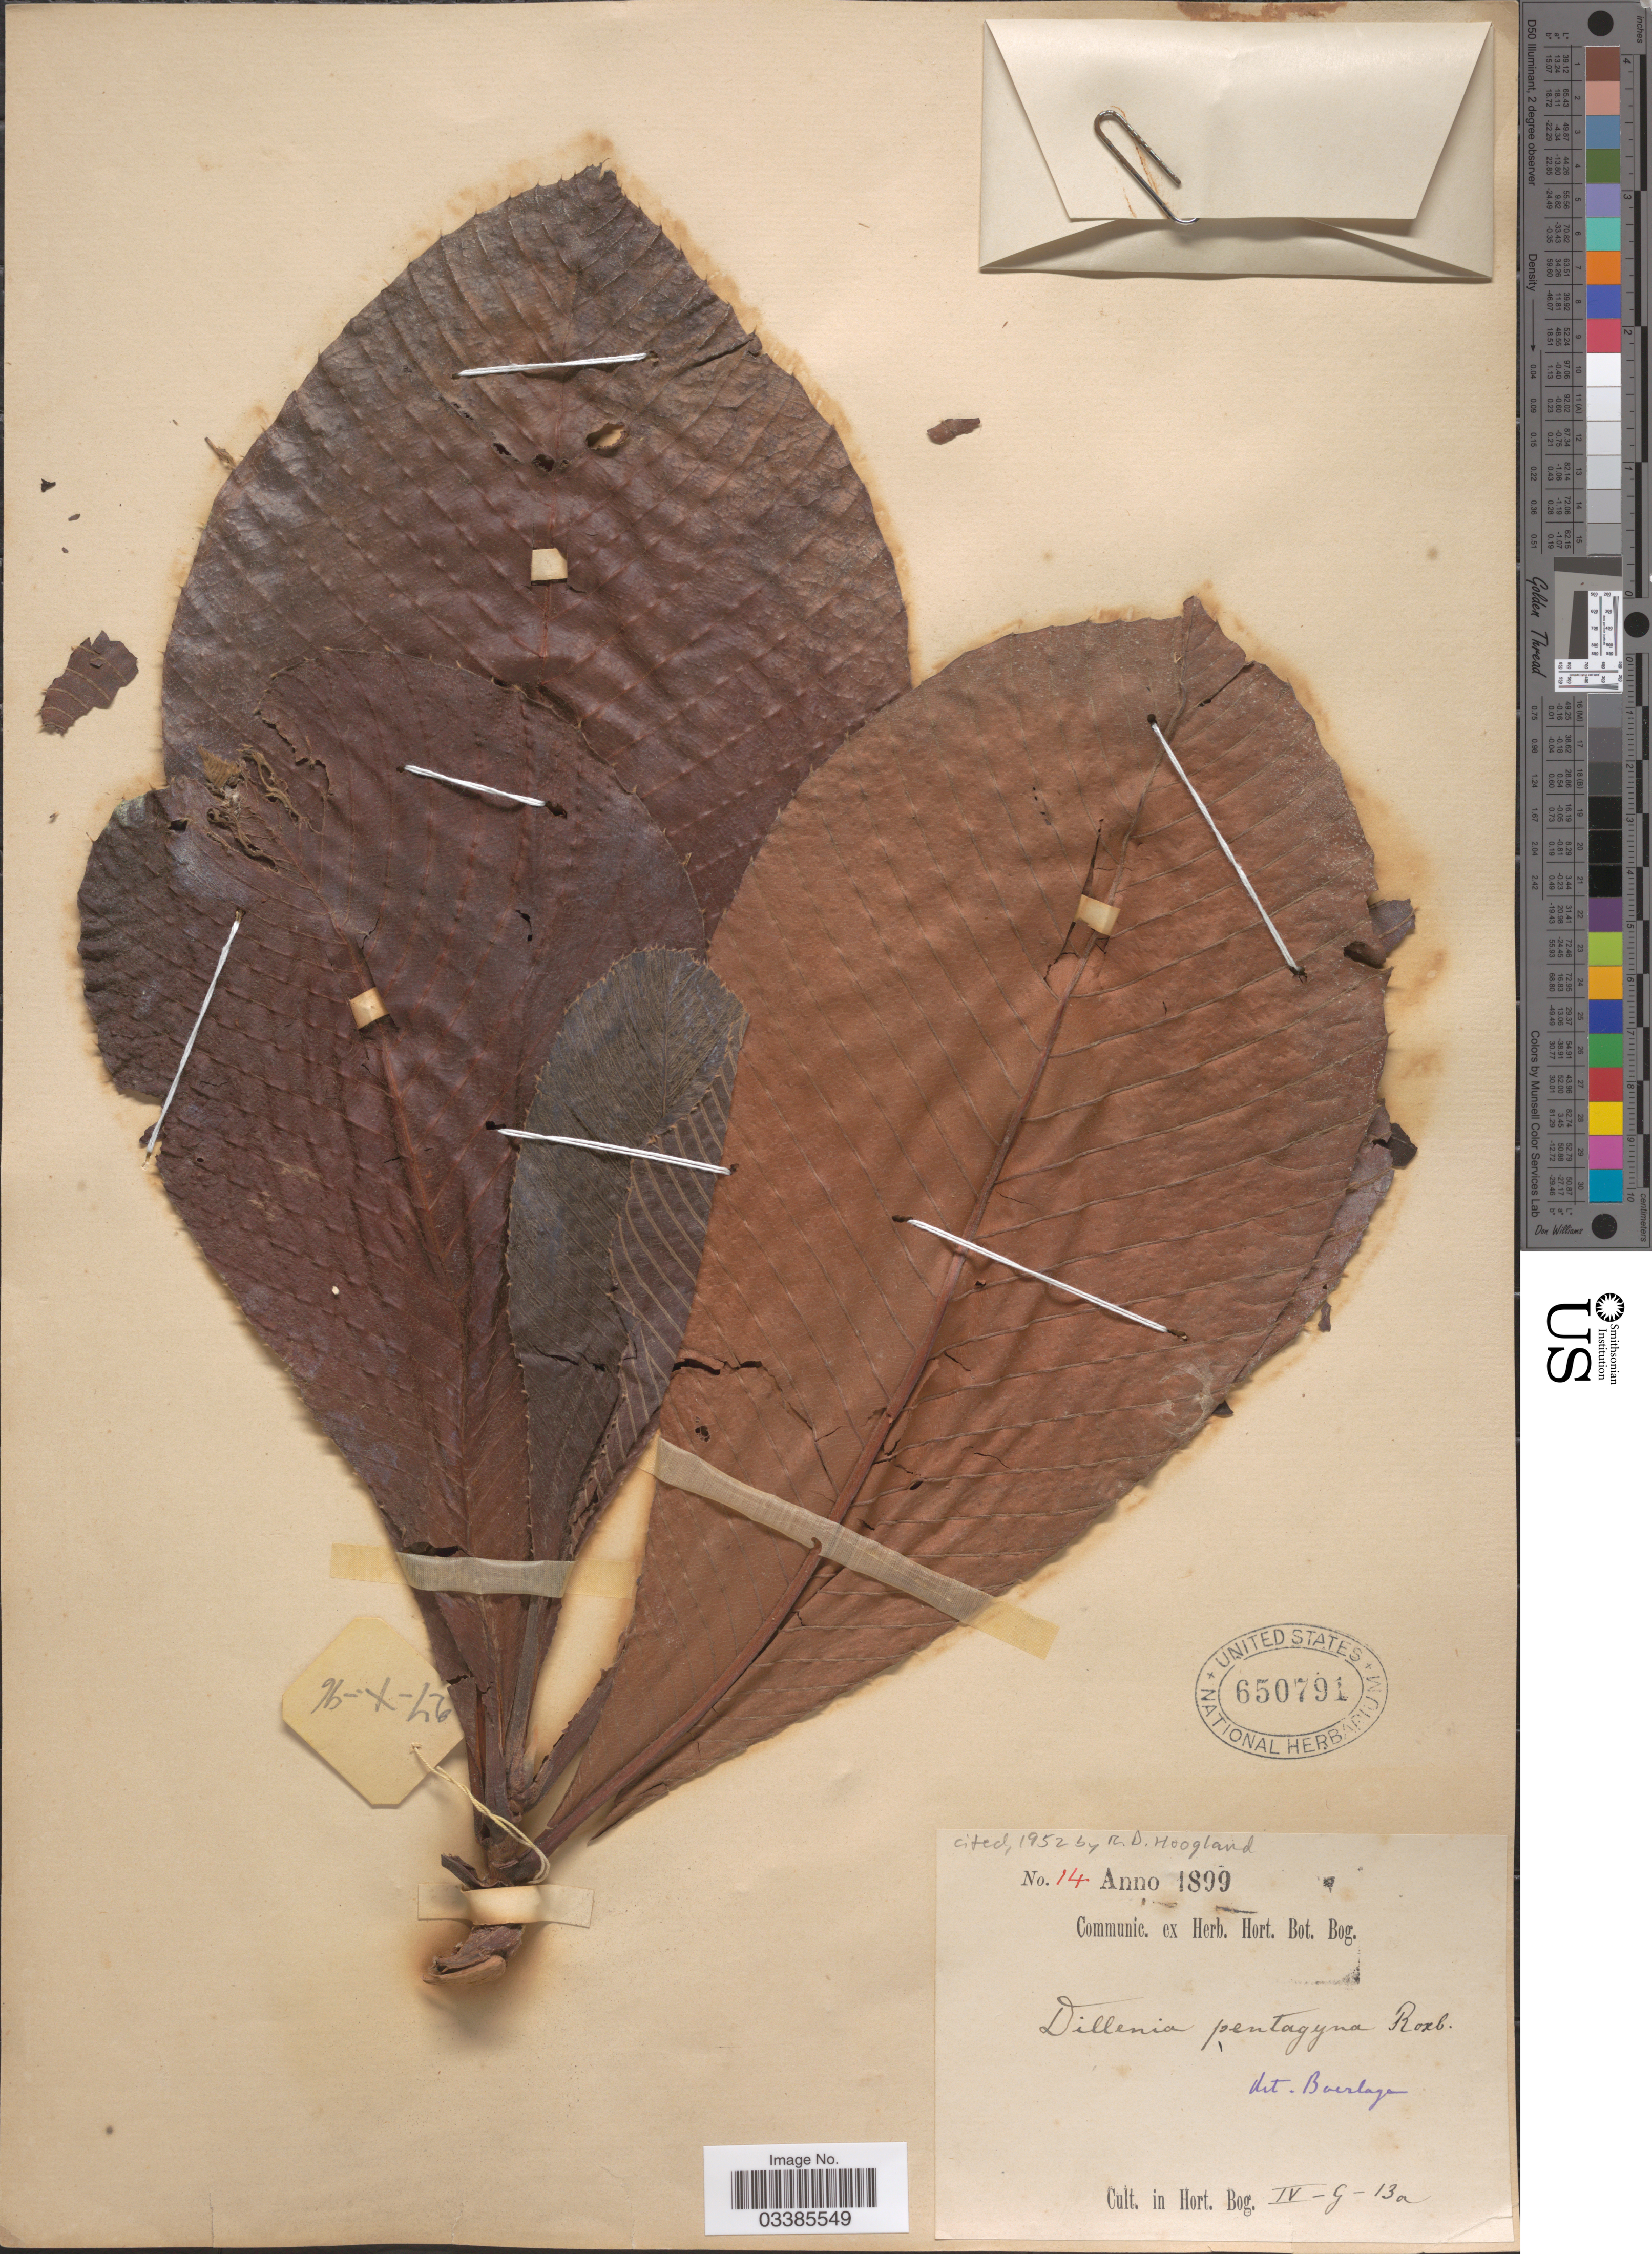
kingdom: Plantae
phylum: Tracheophyta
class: Magnoliopsida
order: Dilleniales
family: Dilleniaceae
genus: Dillenia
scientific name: Dillenia pentagyna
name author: Roxb.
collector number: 14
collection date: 1899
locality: Cult. in Hort. Bog. IV-G-13a.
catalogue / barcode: US 650791